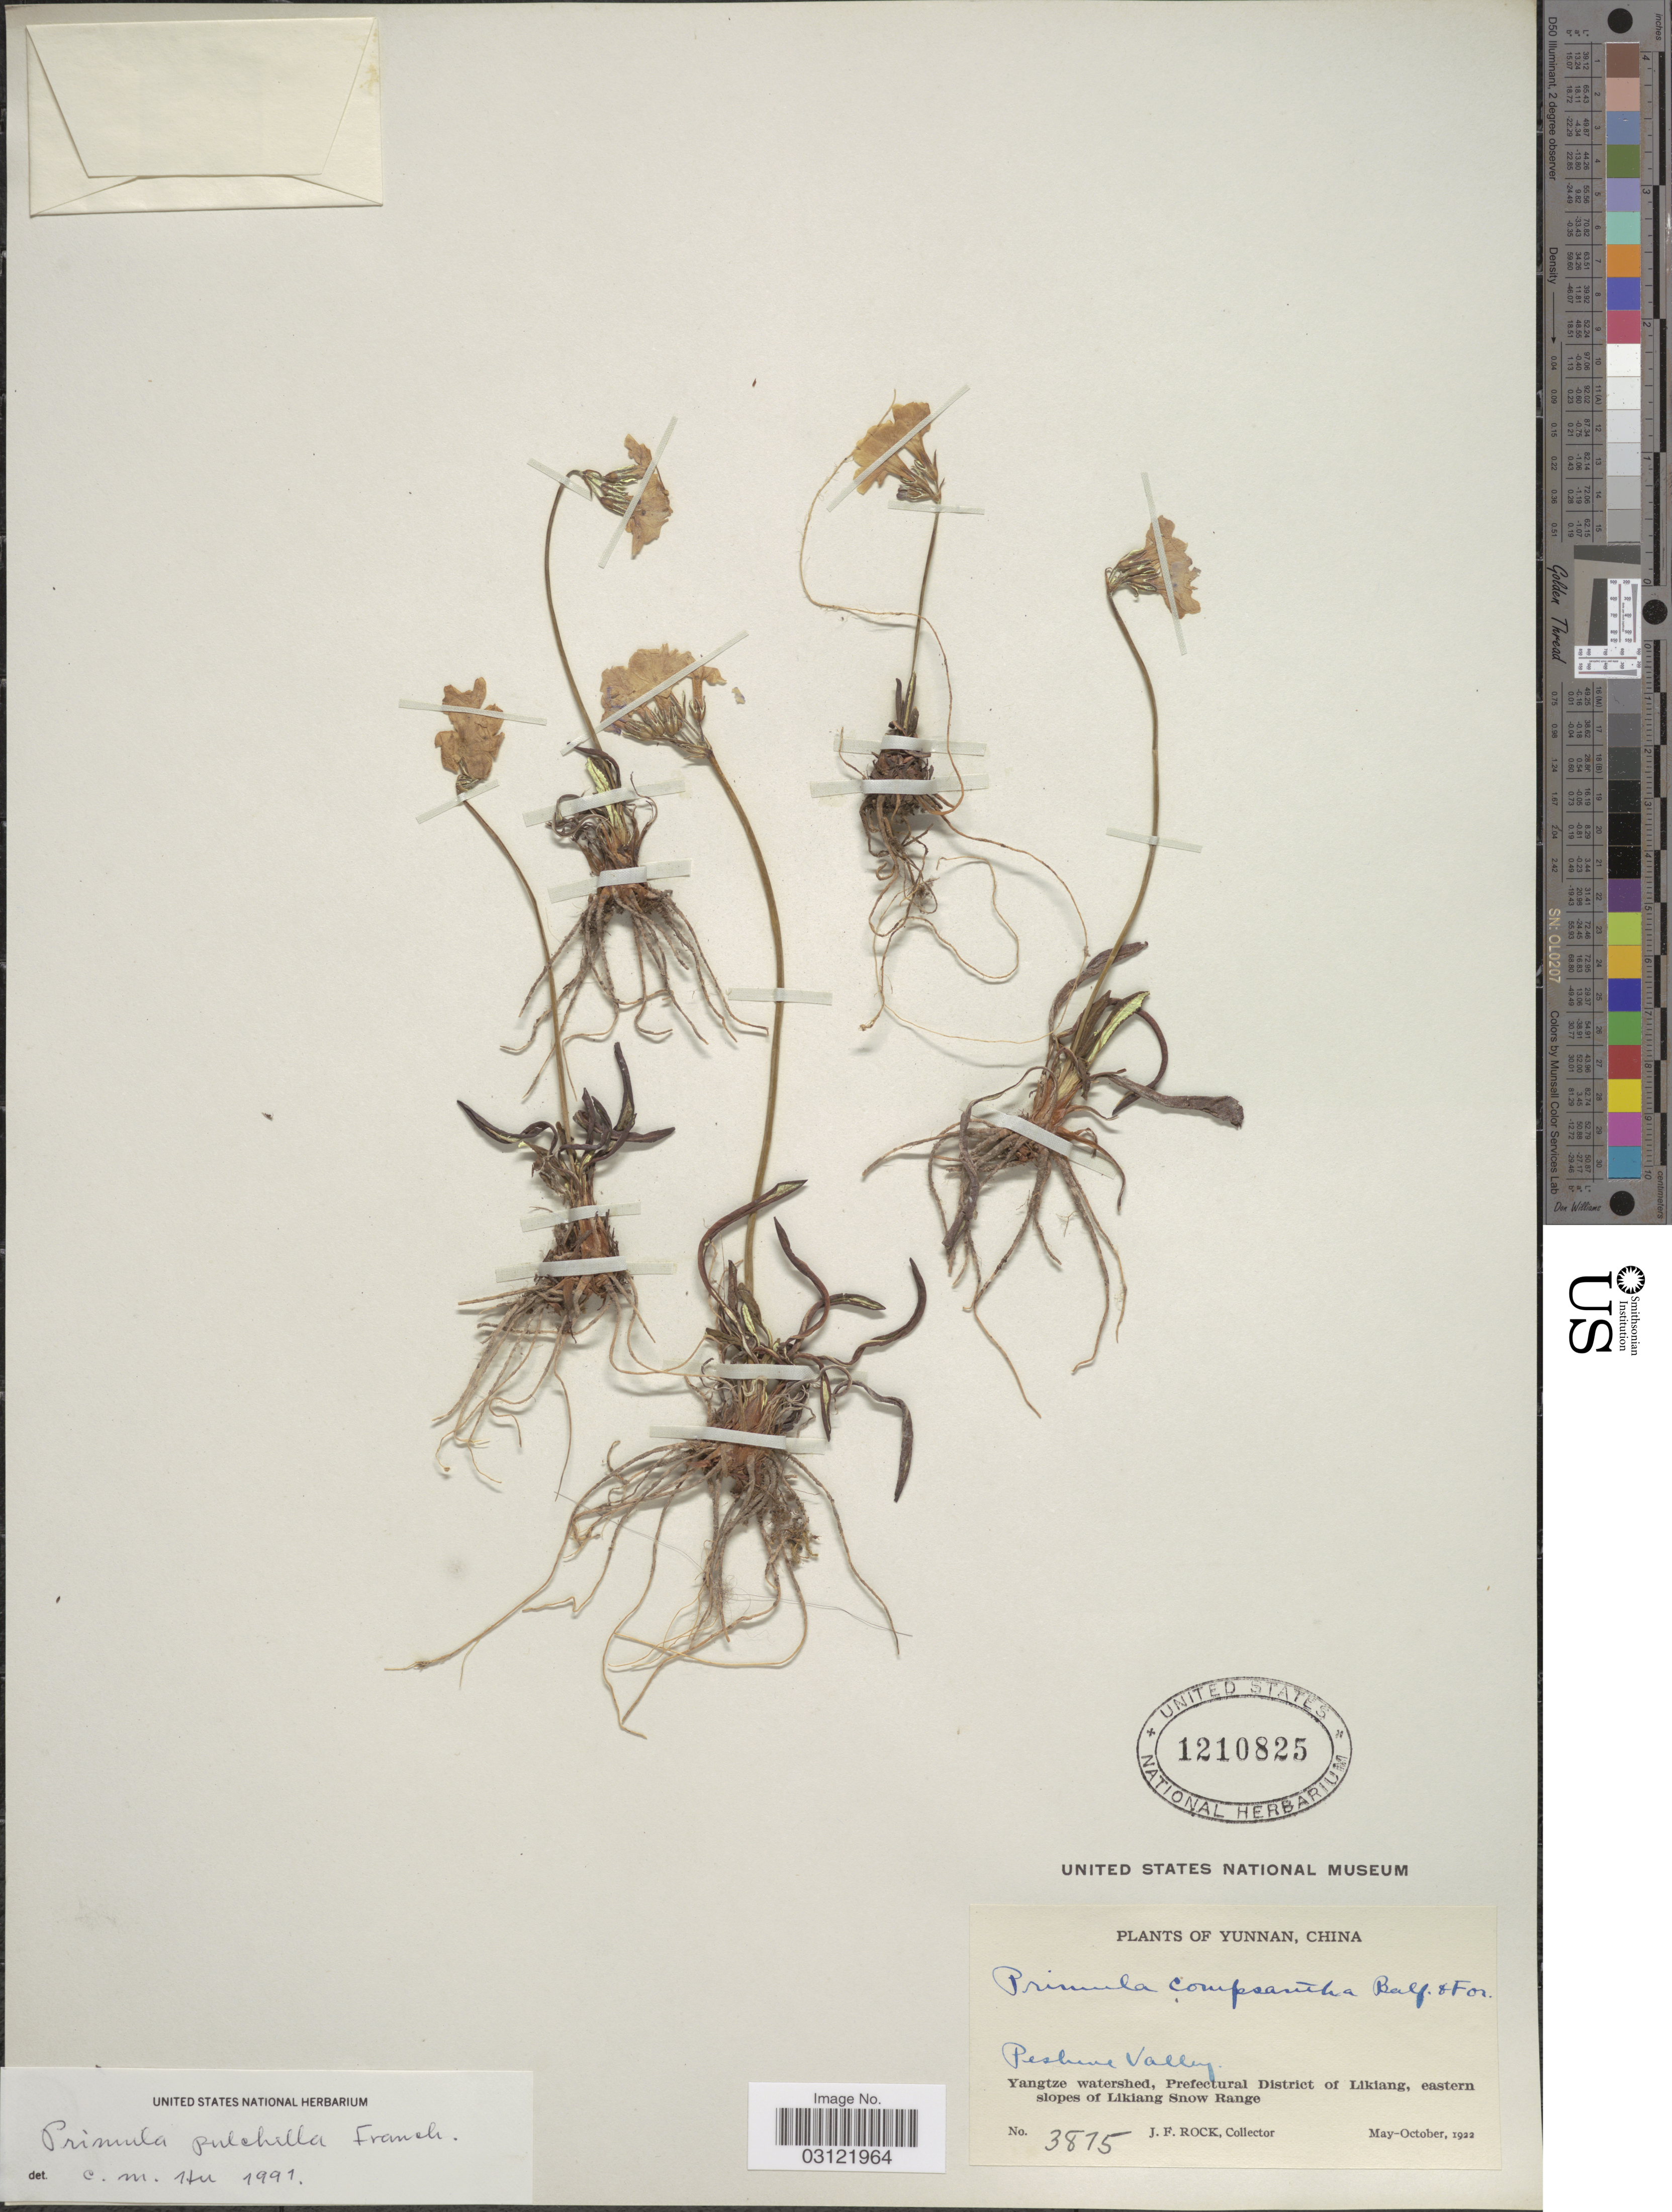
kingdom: Plantae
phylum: Tracheophyta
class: Magnoliopsida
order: Ericales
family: Primulaceae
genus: Primula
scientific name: Primula pulchella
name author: Franch.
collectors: J. Rock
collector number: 3875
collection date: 1922-05/1922-10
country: China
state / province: Yunnan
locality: Peshive Valley, Yangtze watershed, Prefectural District of Likiang, eastern slopes of Likiang Snow Range.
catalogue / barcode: US 1210825